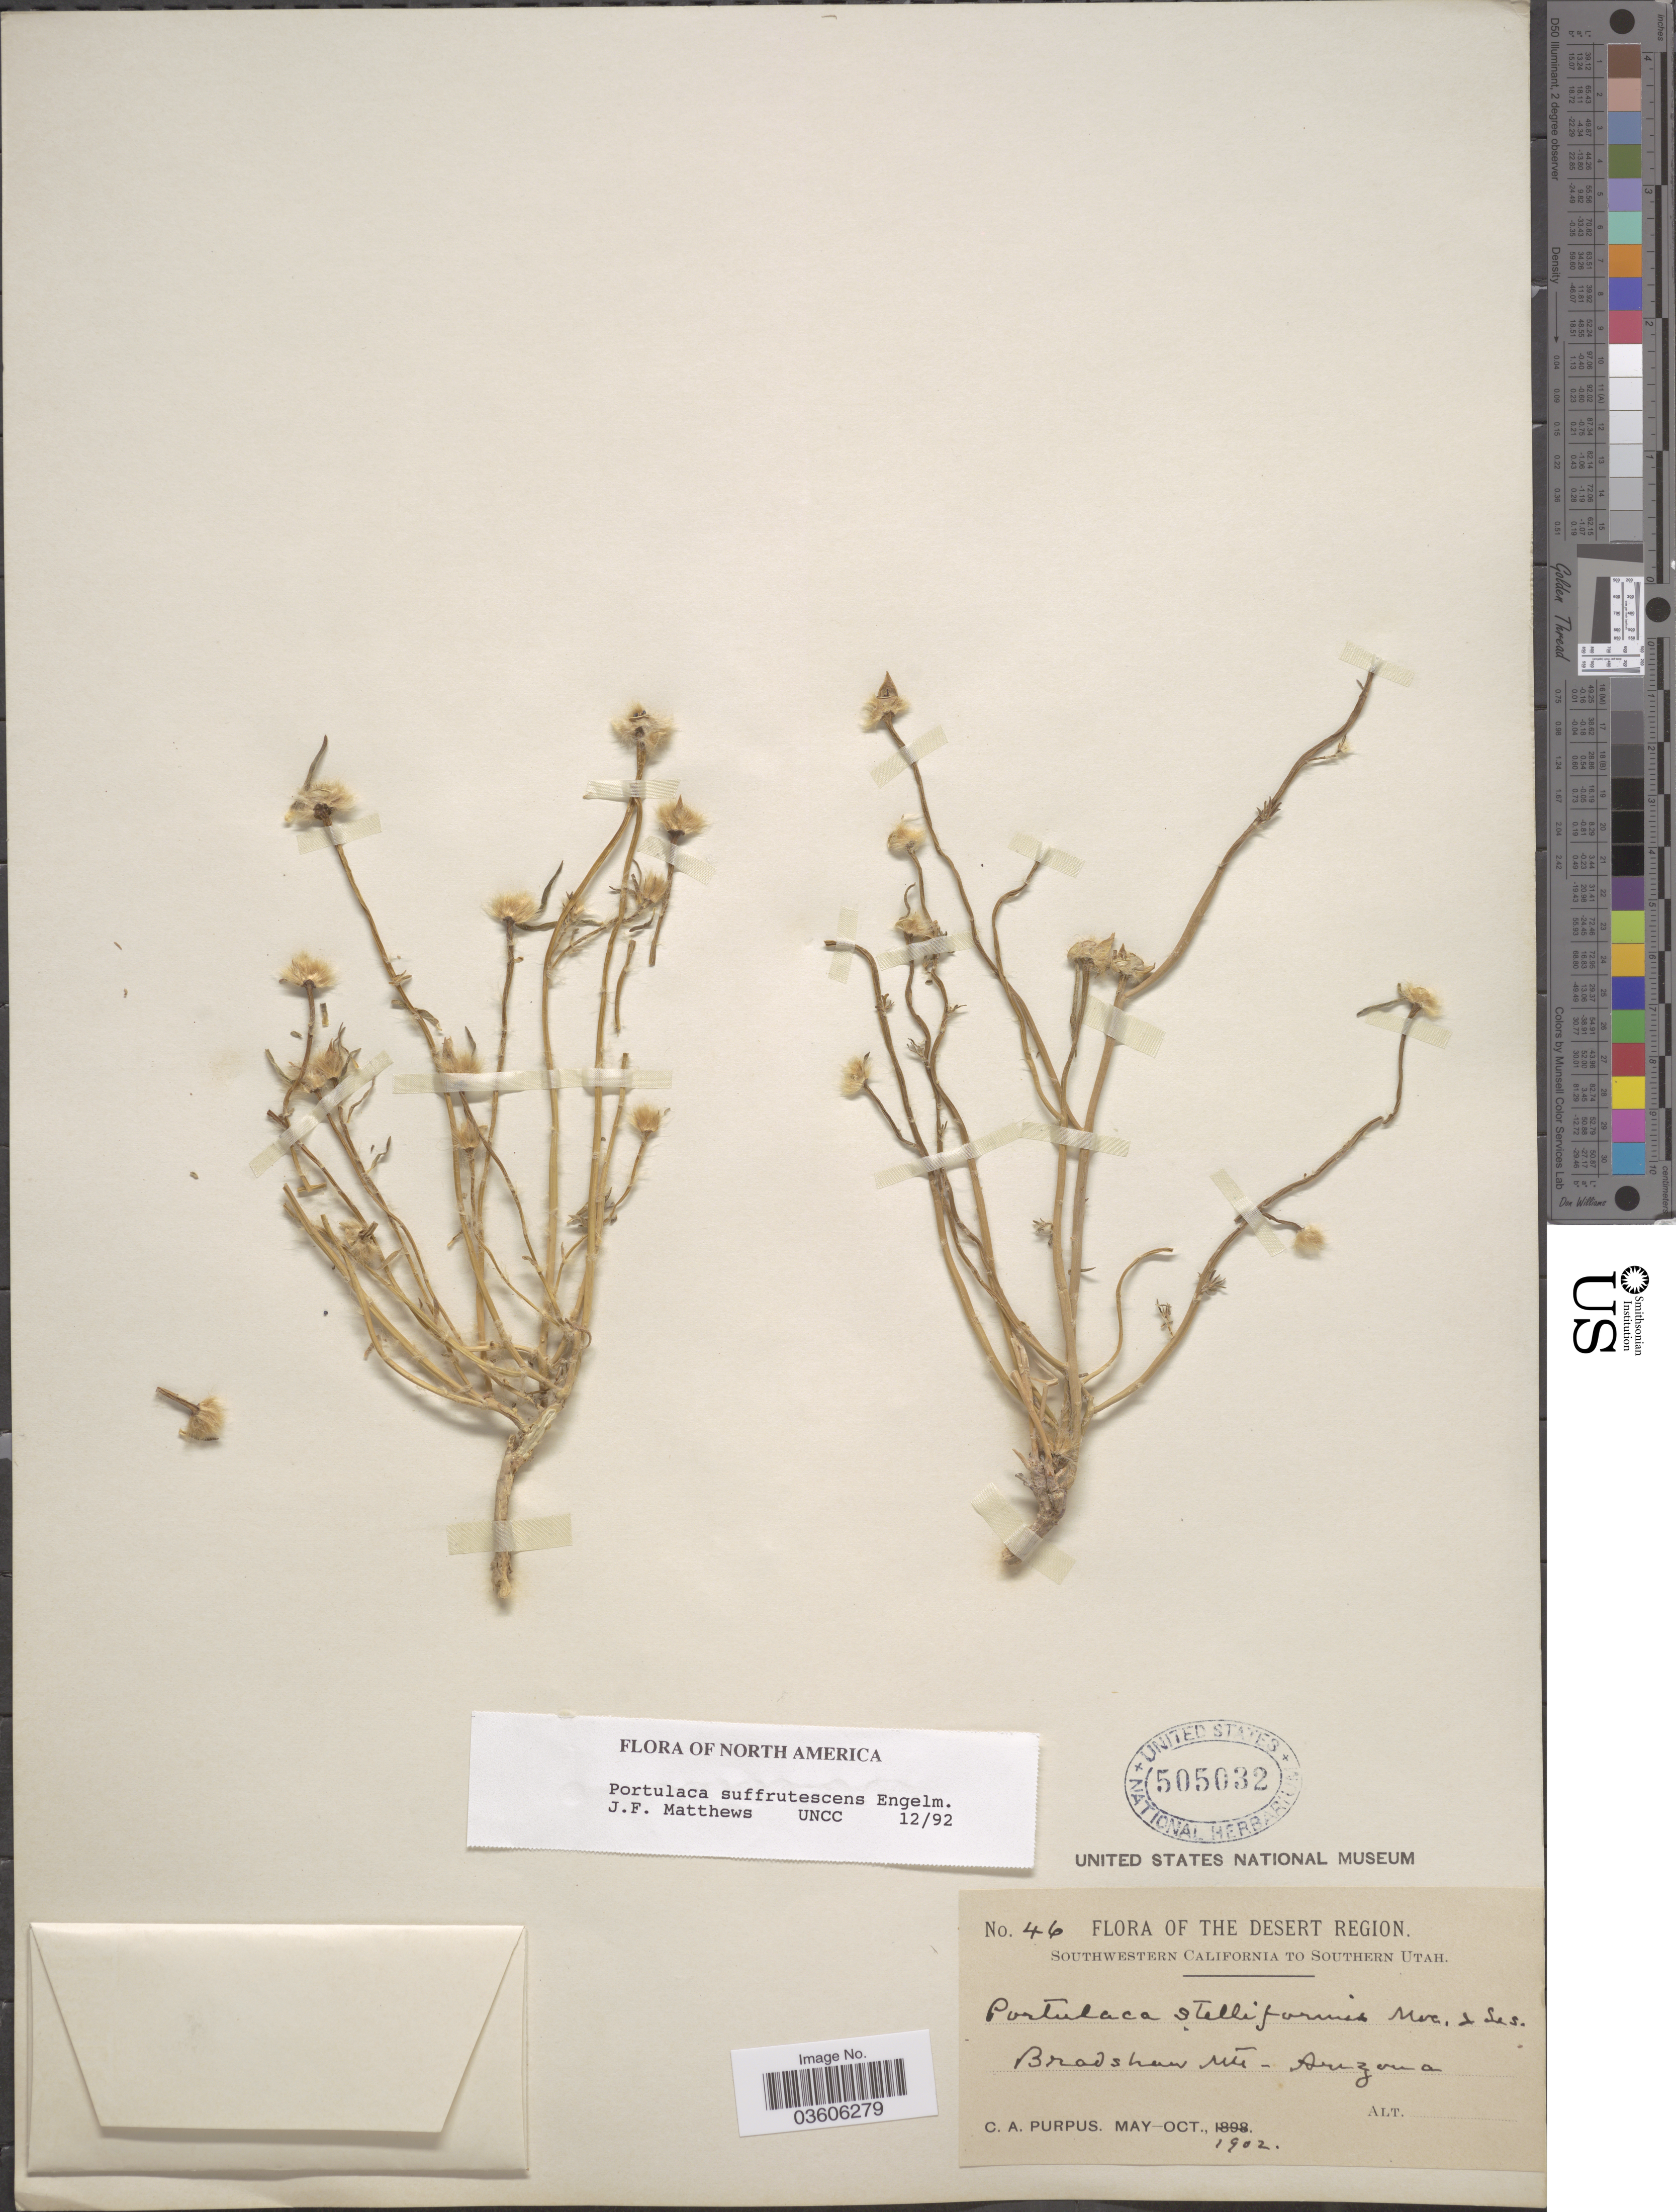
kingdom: Plantae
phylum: Tracheophyta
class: Magnoliopsida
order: Caryophyllales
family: Portulacaceae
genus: Portulaca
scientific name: Portulaca suffrutescens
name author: Engelm.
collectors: C. A. Purpus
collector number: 46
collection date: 1902-05/1902-10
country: United States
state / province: Arizona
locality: The Desert Region. Bradshaw Mts.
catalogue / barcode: US 505032